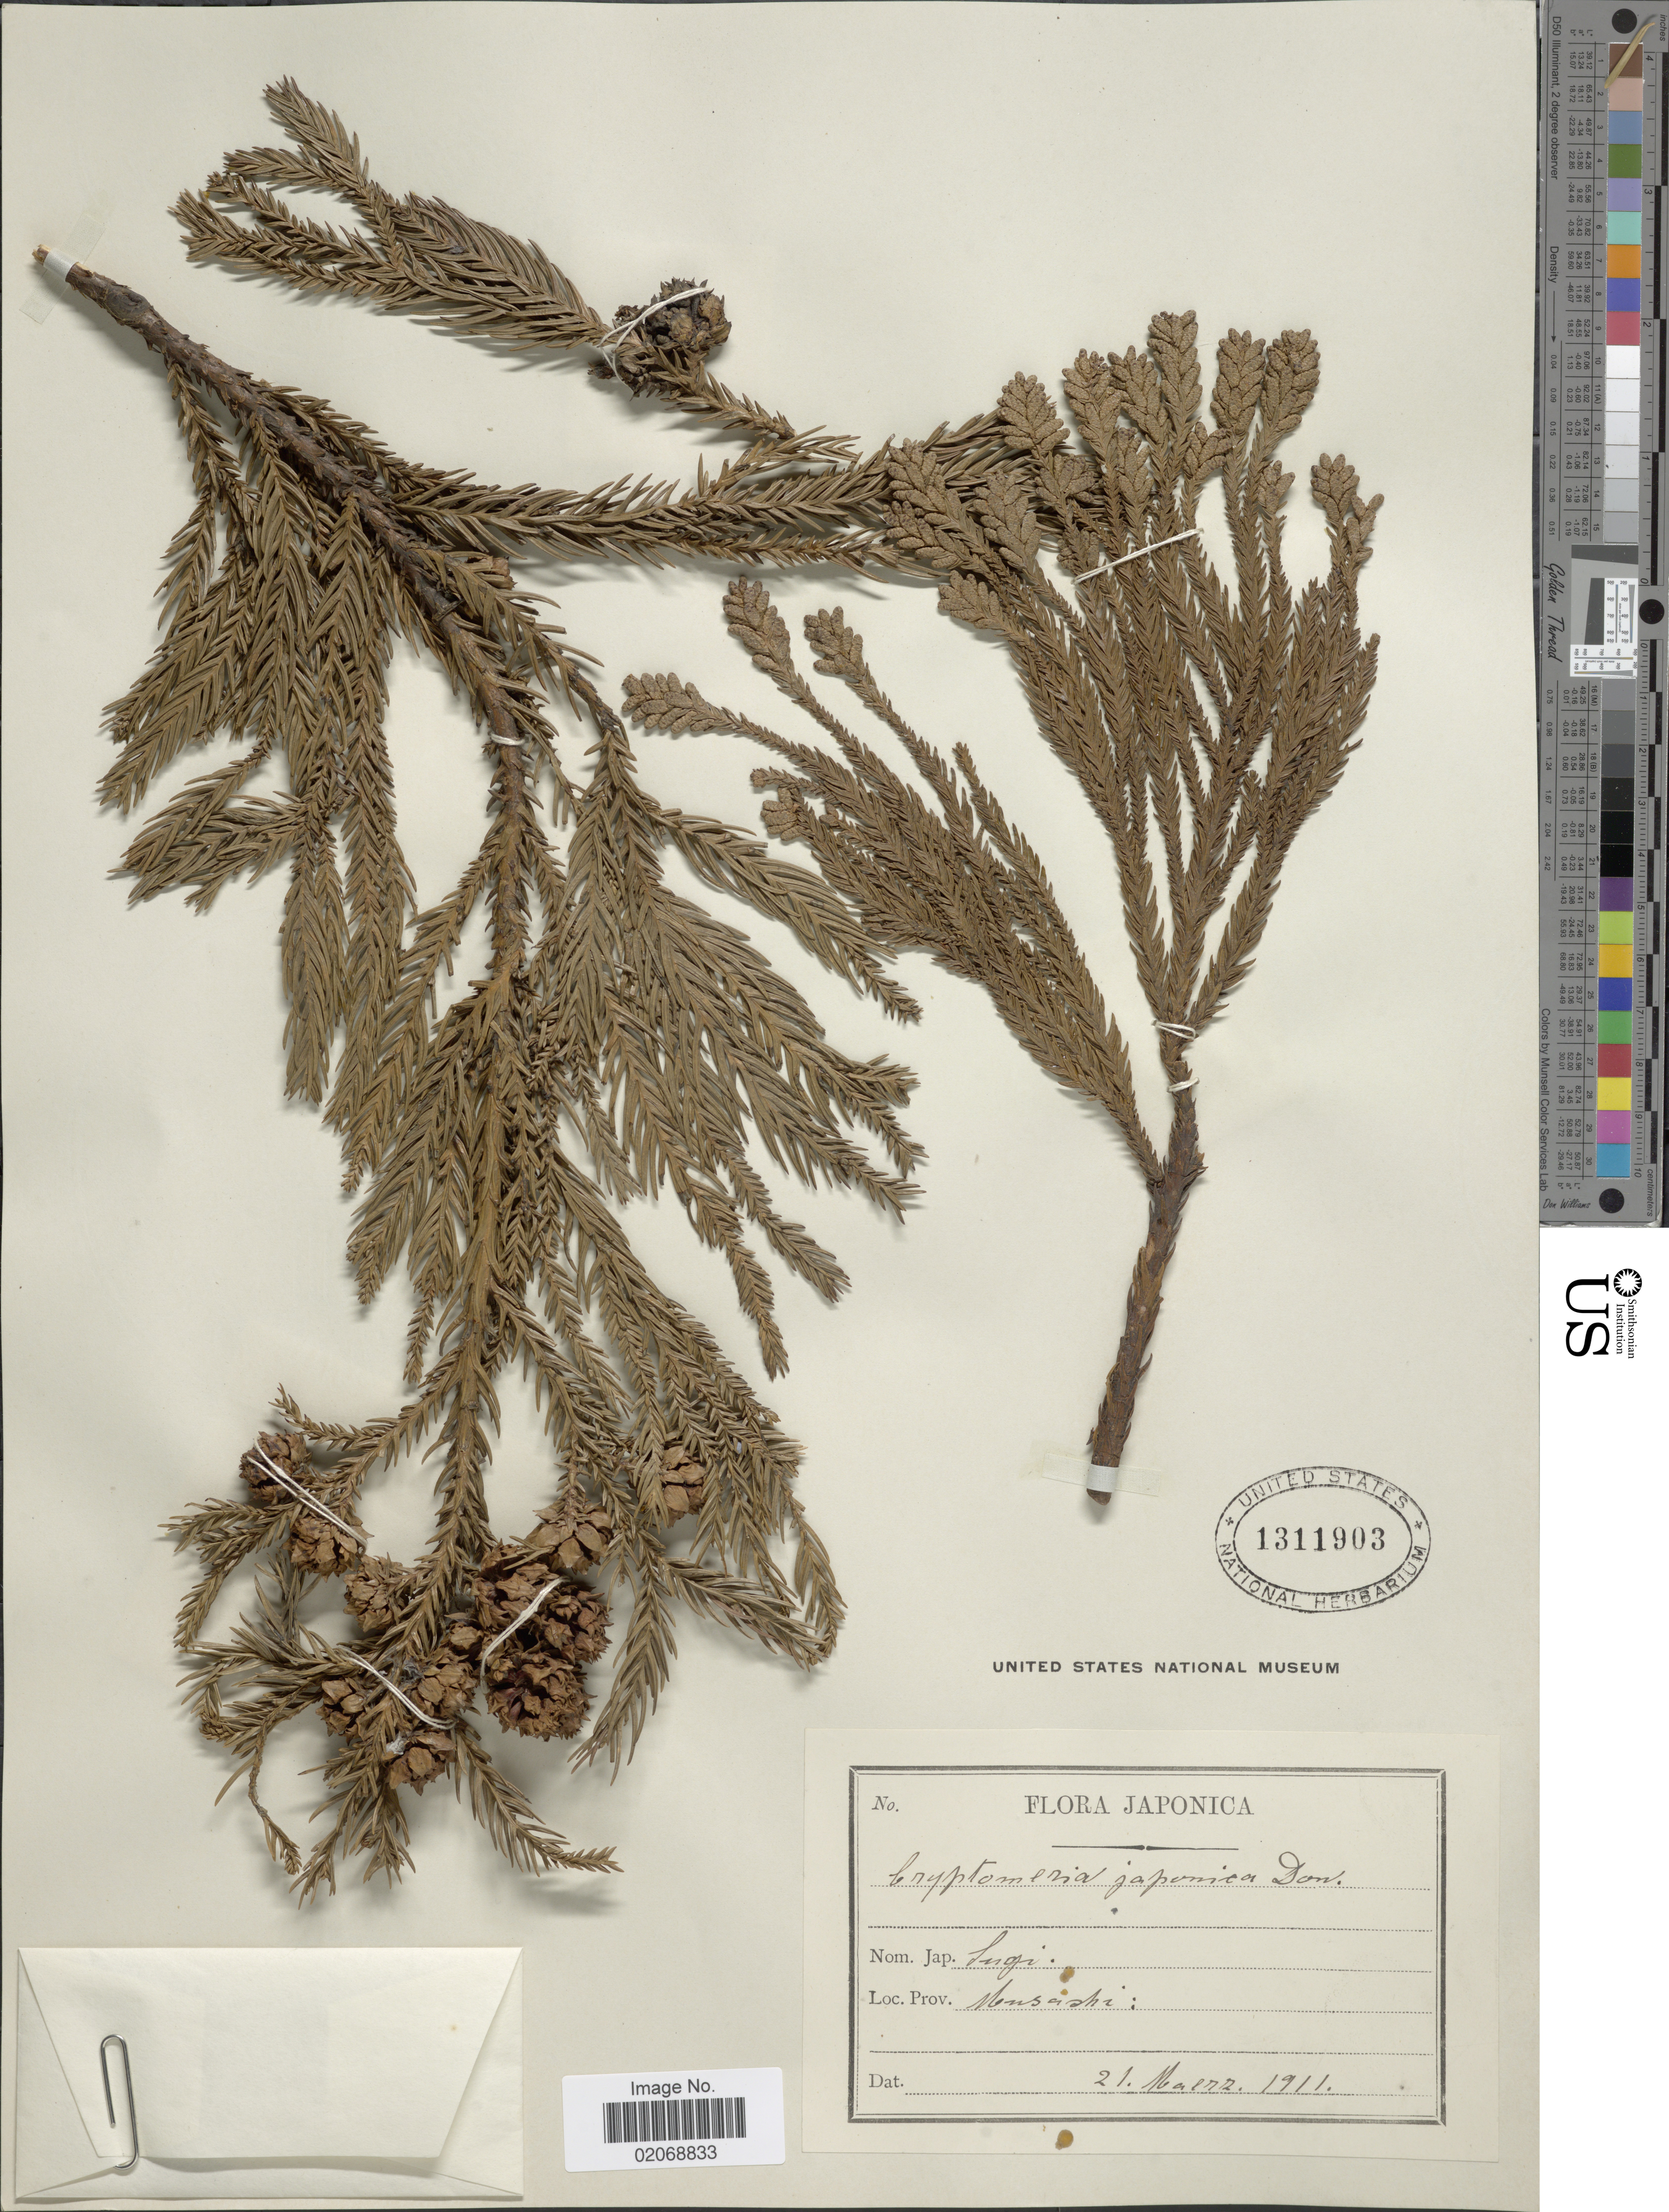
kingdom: Plantae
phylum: Tracheophyta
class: Pinopsida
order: Pinales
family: Cupressaceae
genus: Cryptomeria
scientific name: Cryptomeria japonica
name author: (Thunb. ex L. f.) D. Don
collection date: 1911-03-21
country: Japan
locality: Musashi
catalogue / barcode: US 1311903